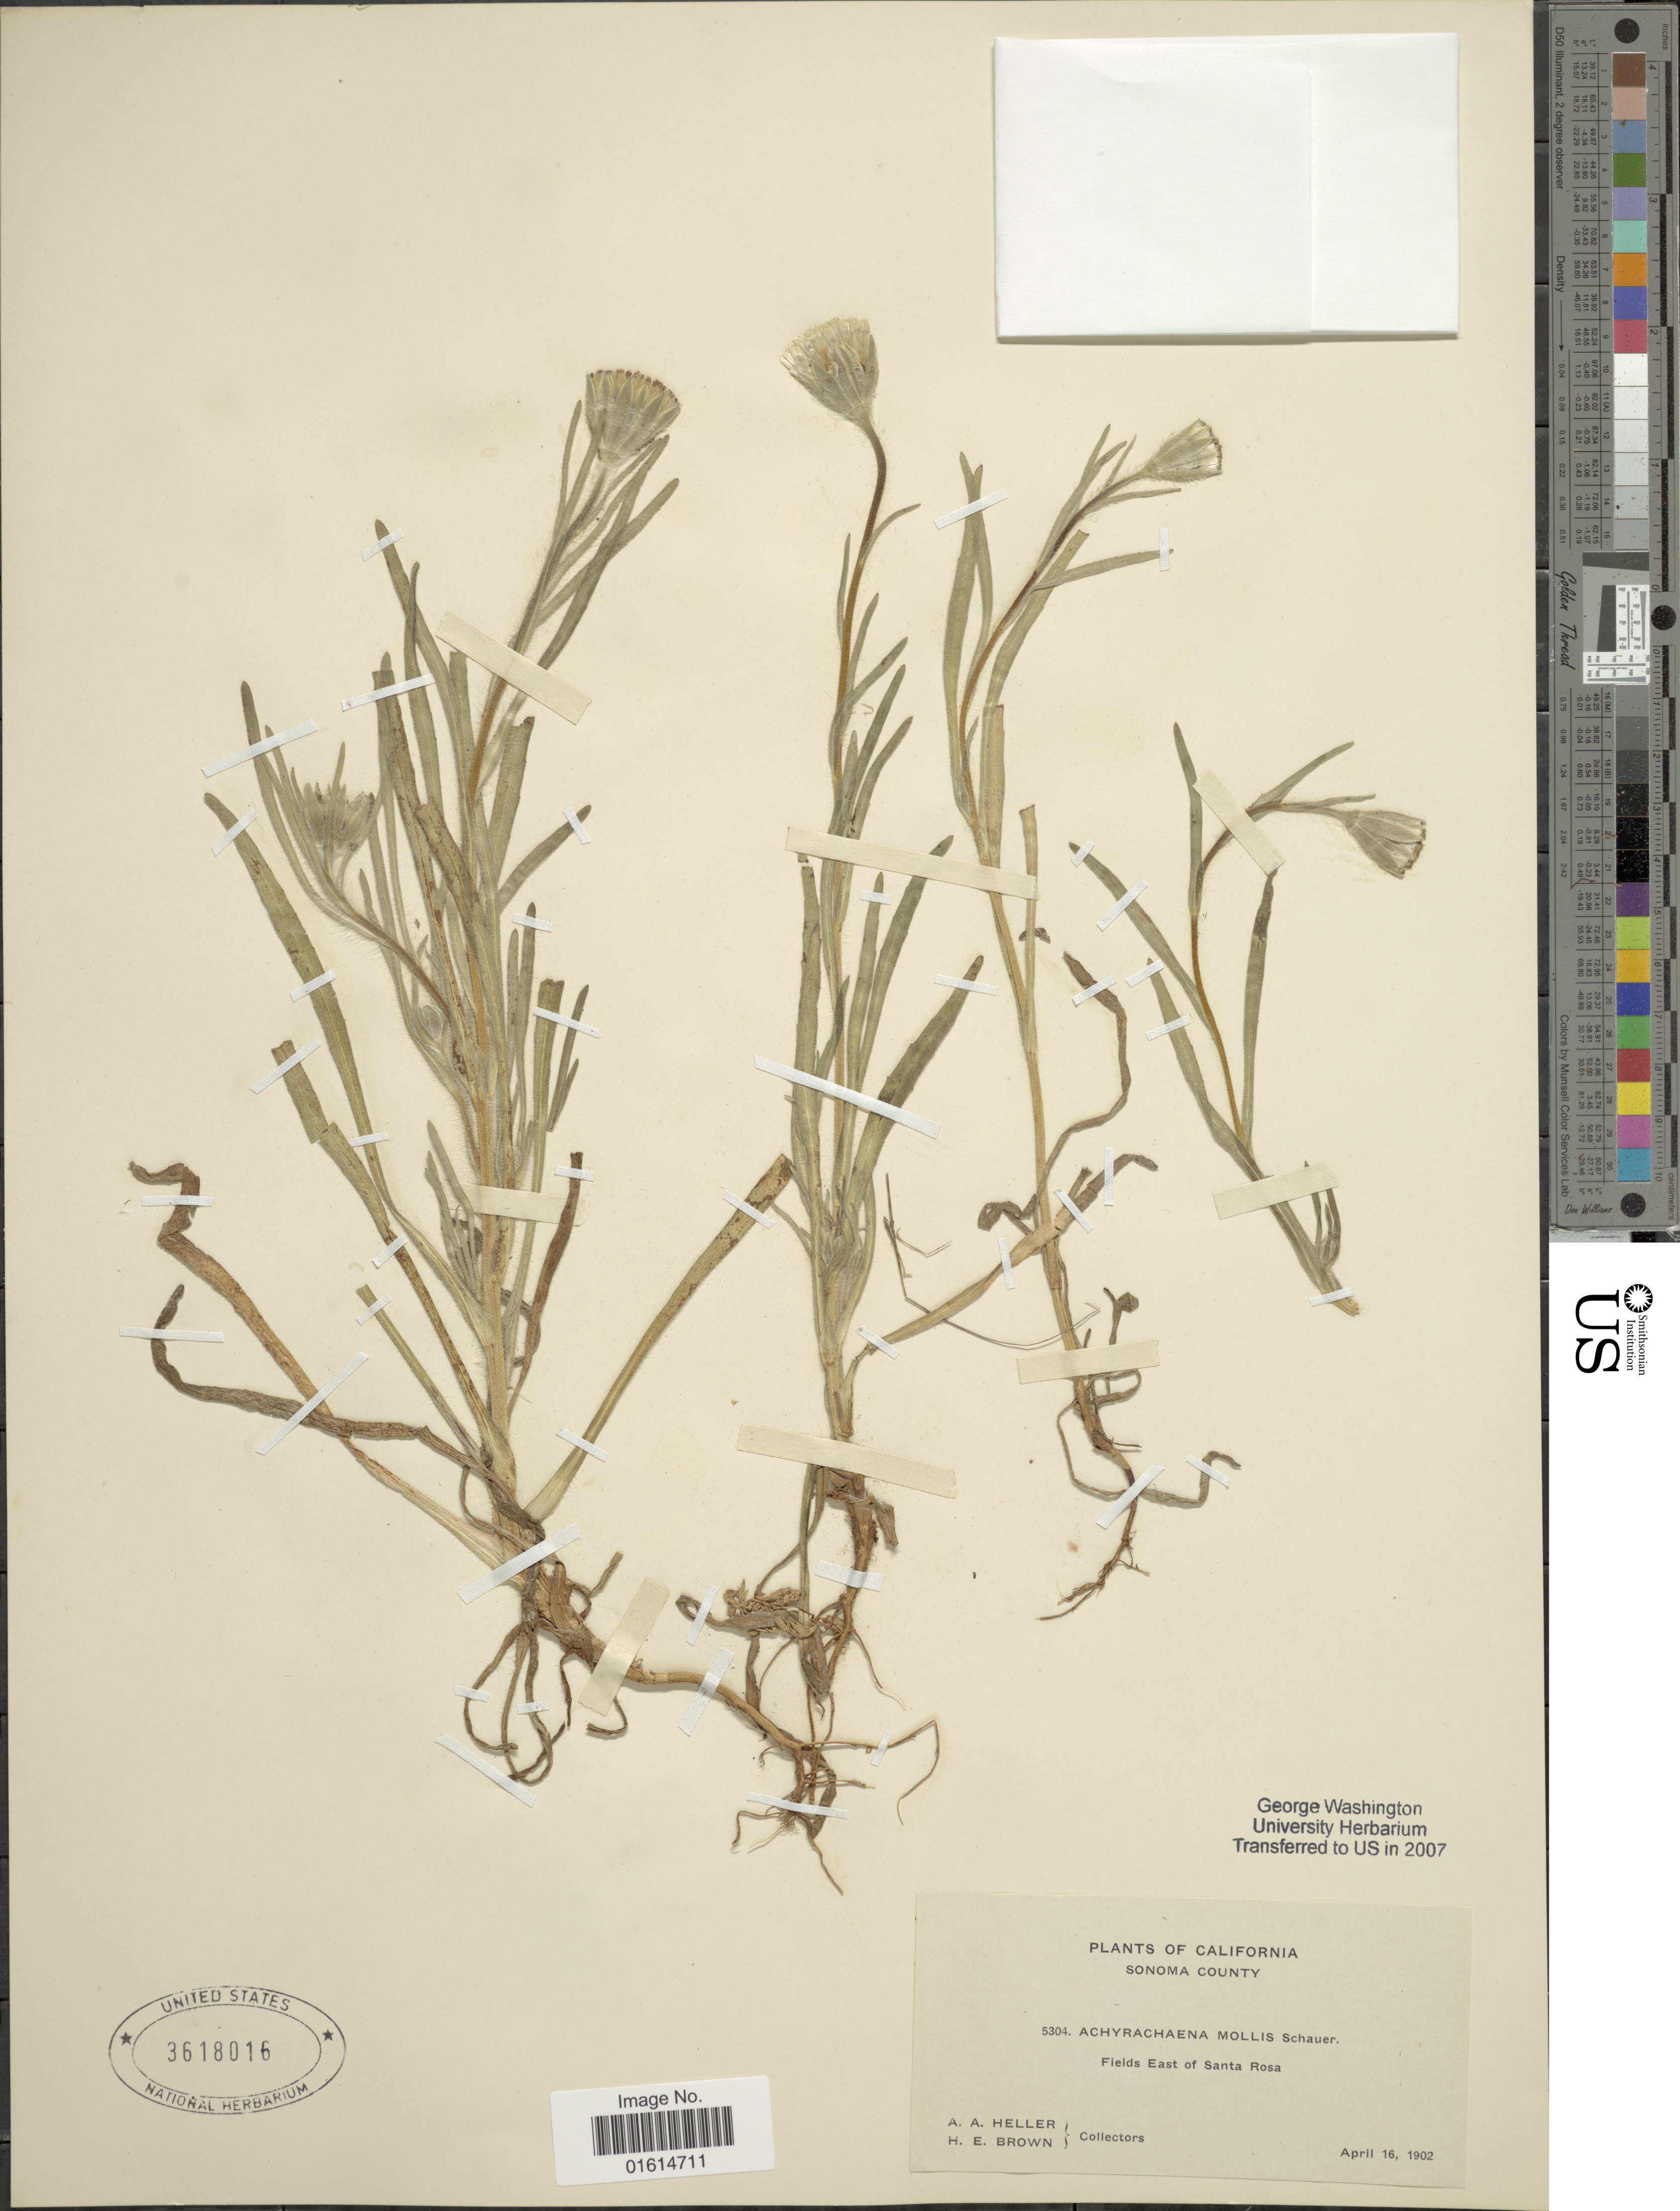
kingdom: Plantae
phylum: Tracheophyta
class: Magnoliopsida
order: Asterales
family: Asteraceae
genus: Achyrachaena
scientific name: Achyrachaena mollis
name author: Schauer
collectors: A. A. Heller & H. E. Brown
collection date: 1902-04-16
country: United States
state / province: California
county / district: Sonoma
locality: Sonoma County, Fields East of Santa Rosa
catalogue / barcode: US 3618016